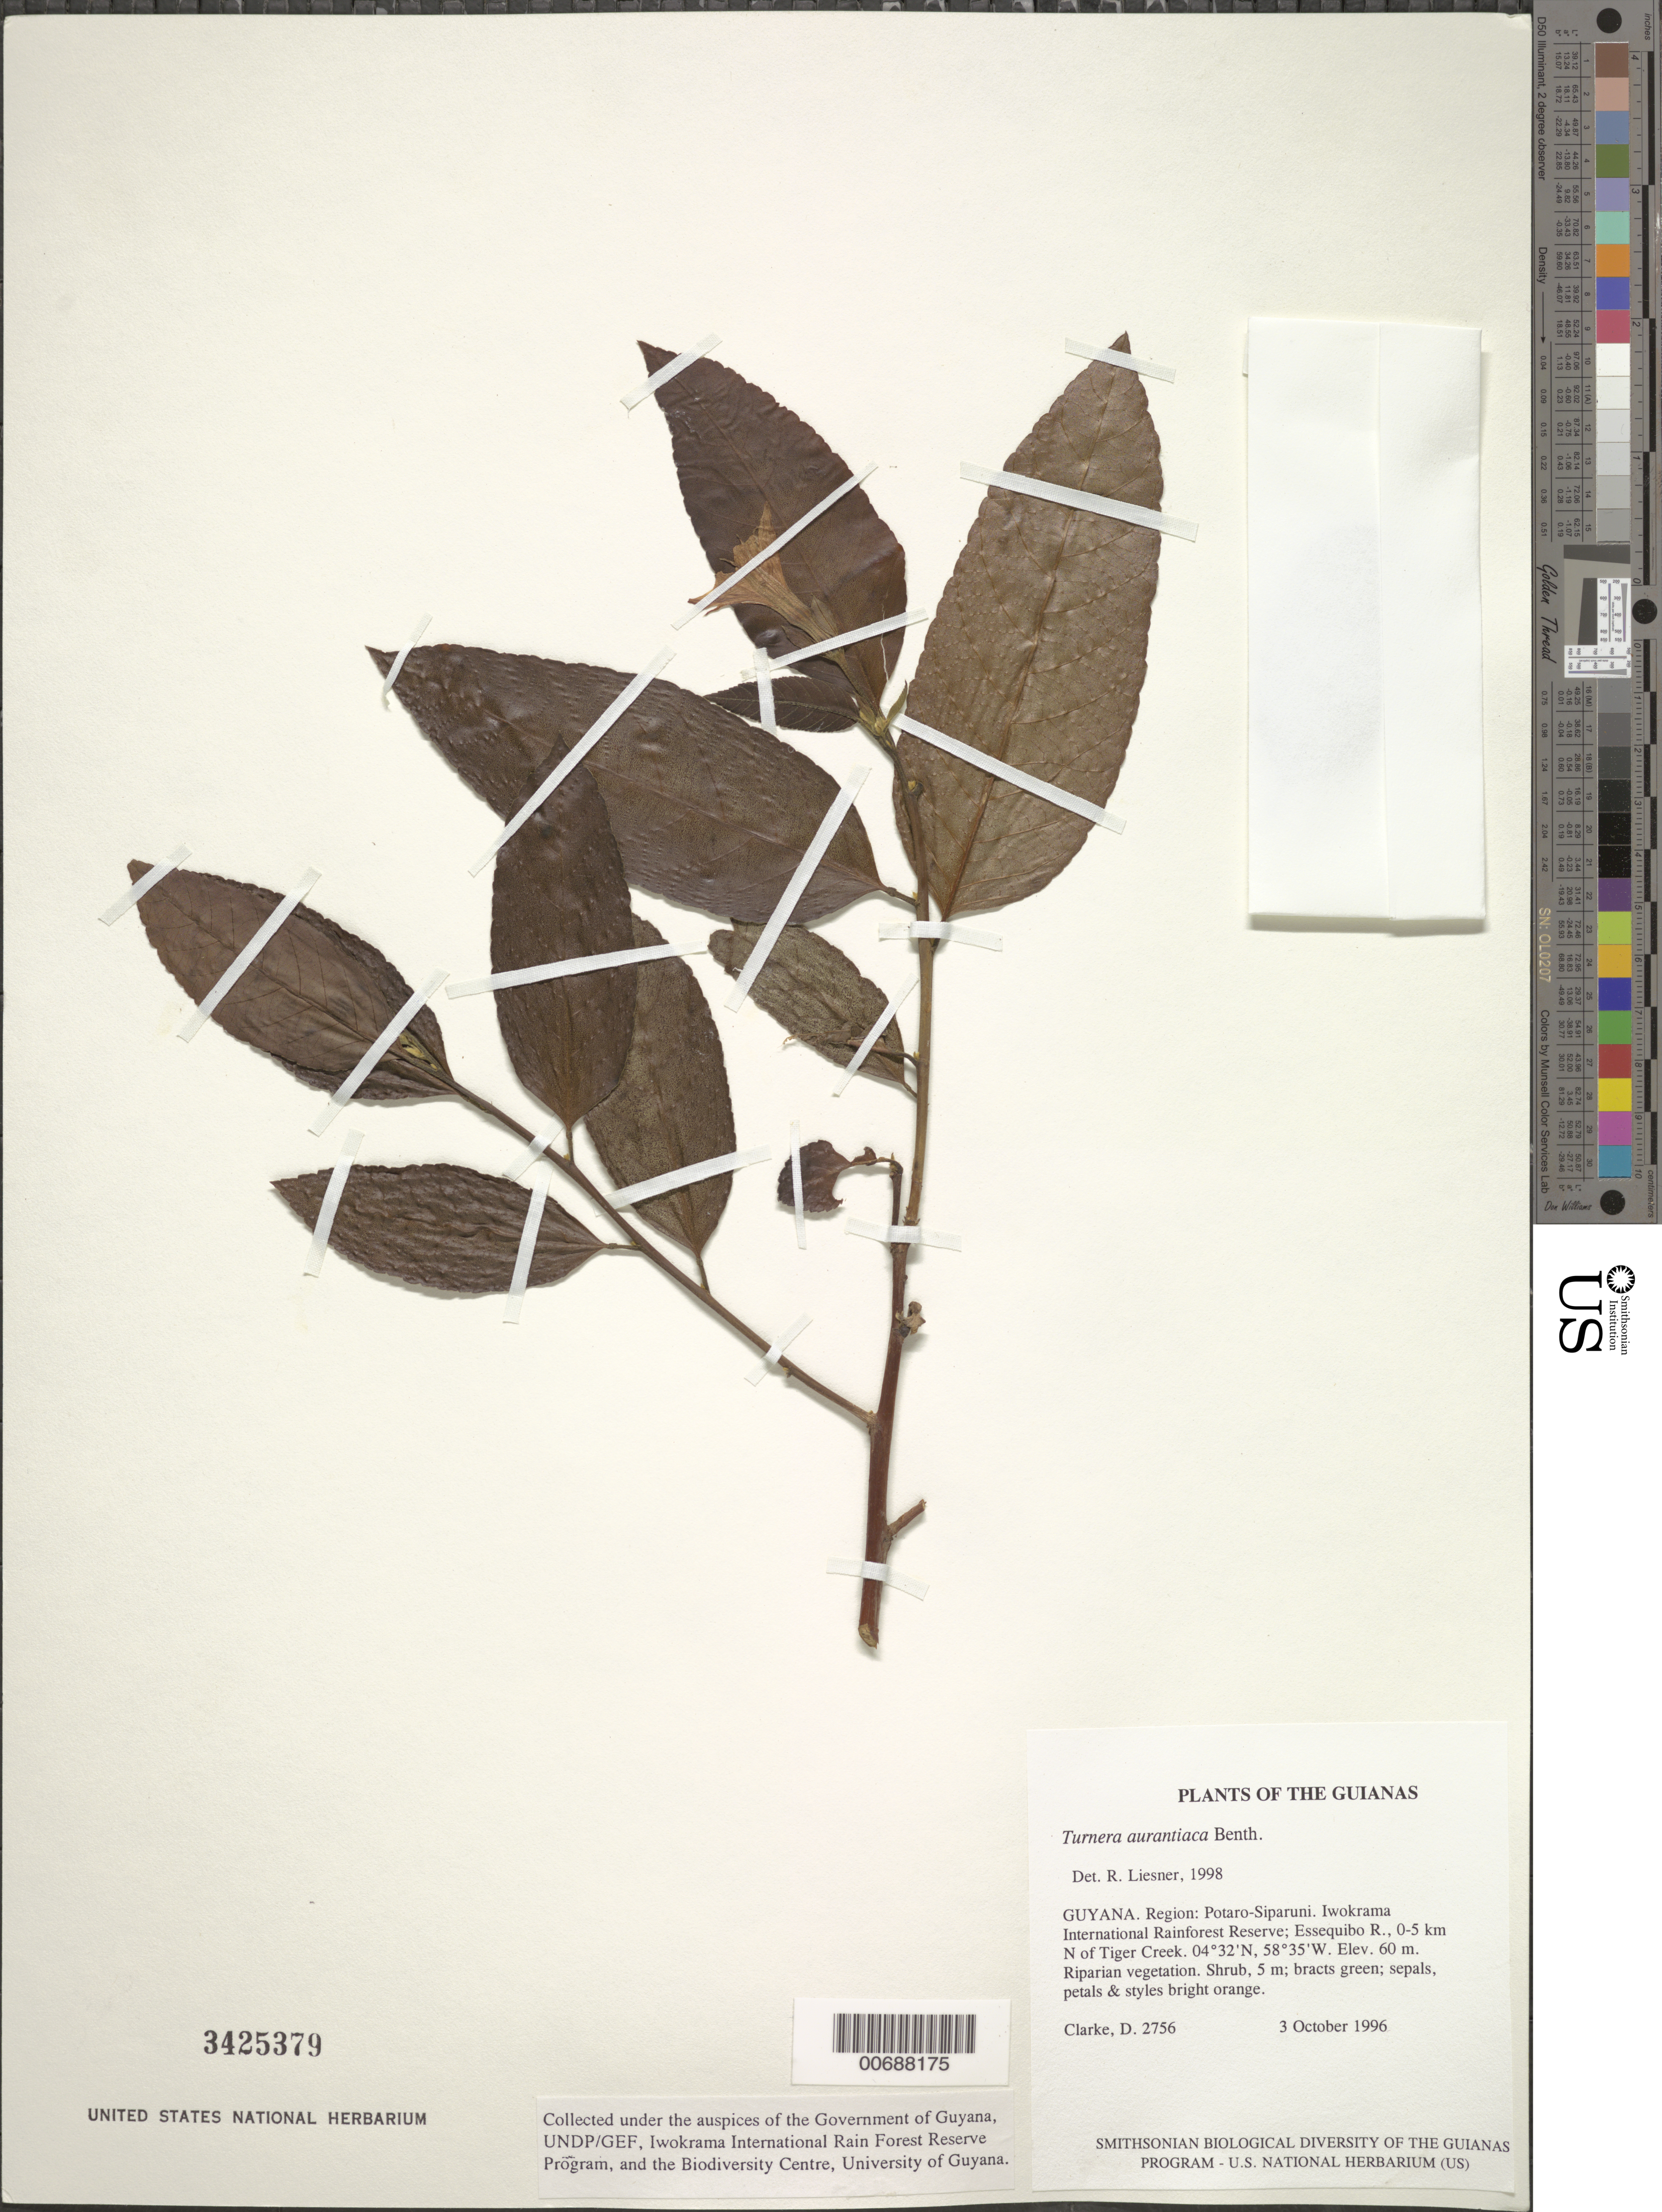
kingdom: Plantae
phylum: Tracheophyta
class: Magnoliopsida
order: Malpighiales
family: Turneraceae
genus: Turnera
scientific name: Turnera aurantiaca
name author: Benth.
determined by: Liesner, R. L.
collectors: H. D. Clarke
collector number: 2756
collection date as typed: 3 October 1996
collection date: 1996-10-03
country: Guyana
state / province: Potaro-Siparuni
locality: Iwokrama International Rainforest Reserve; Essequibo R., 0-5 km N of Tiger Creek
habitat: Riparian vegetation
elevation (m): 60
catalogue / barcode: US 3425379